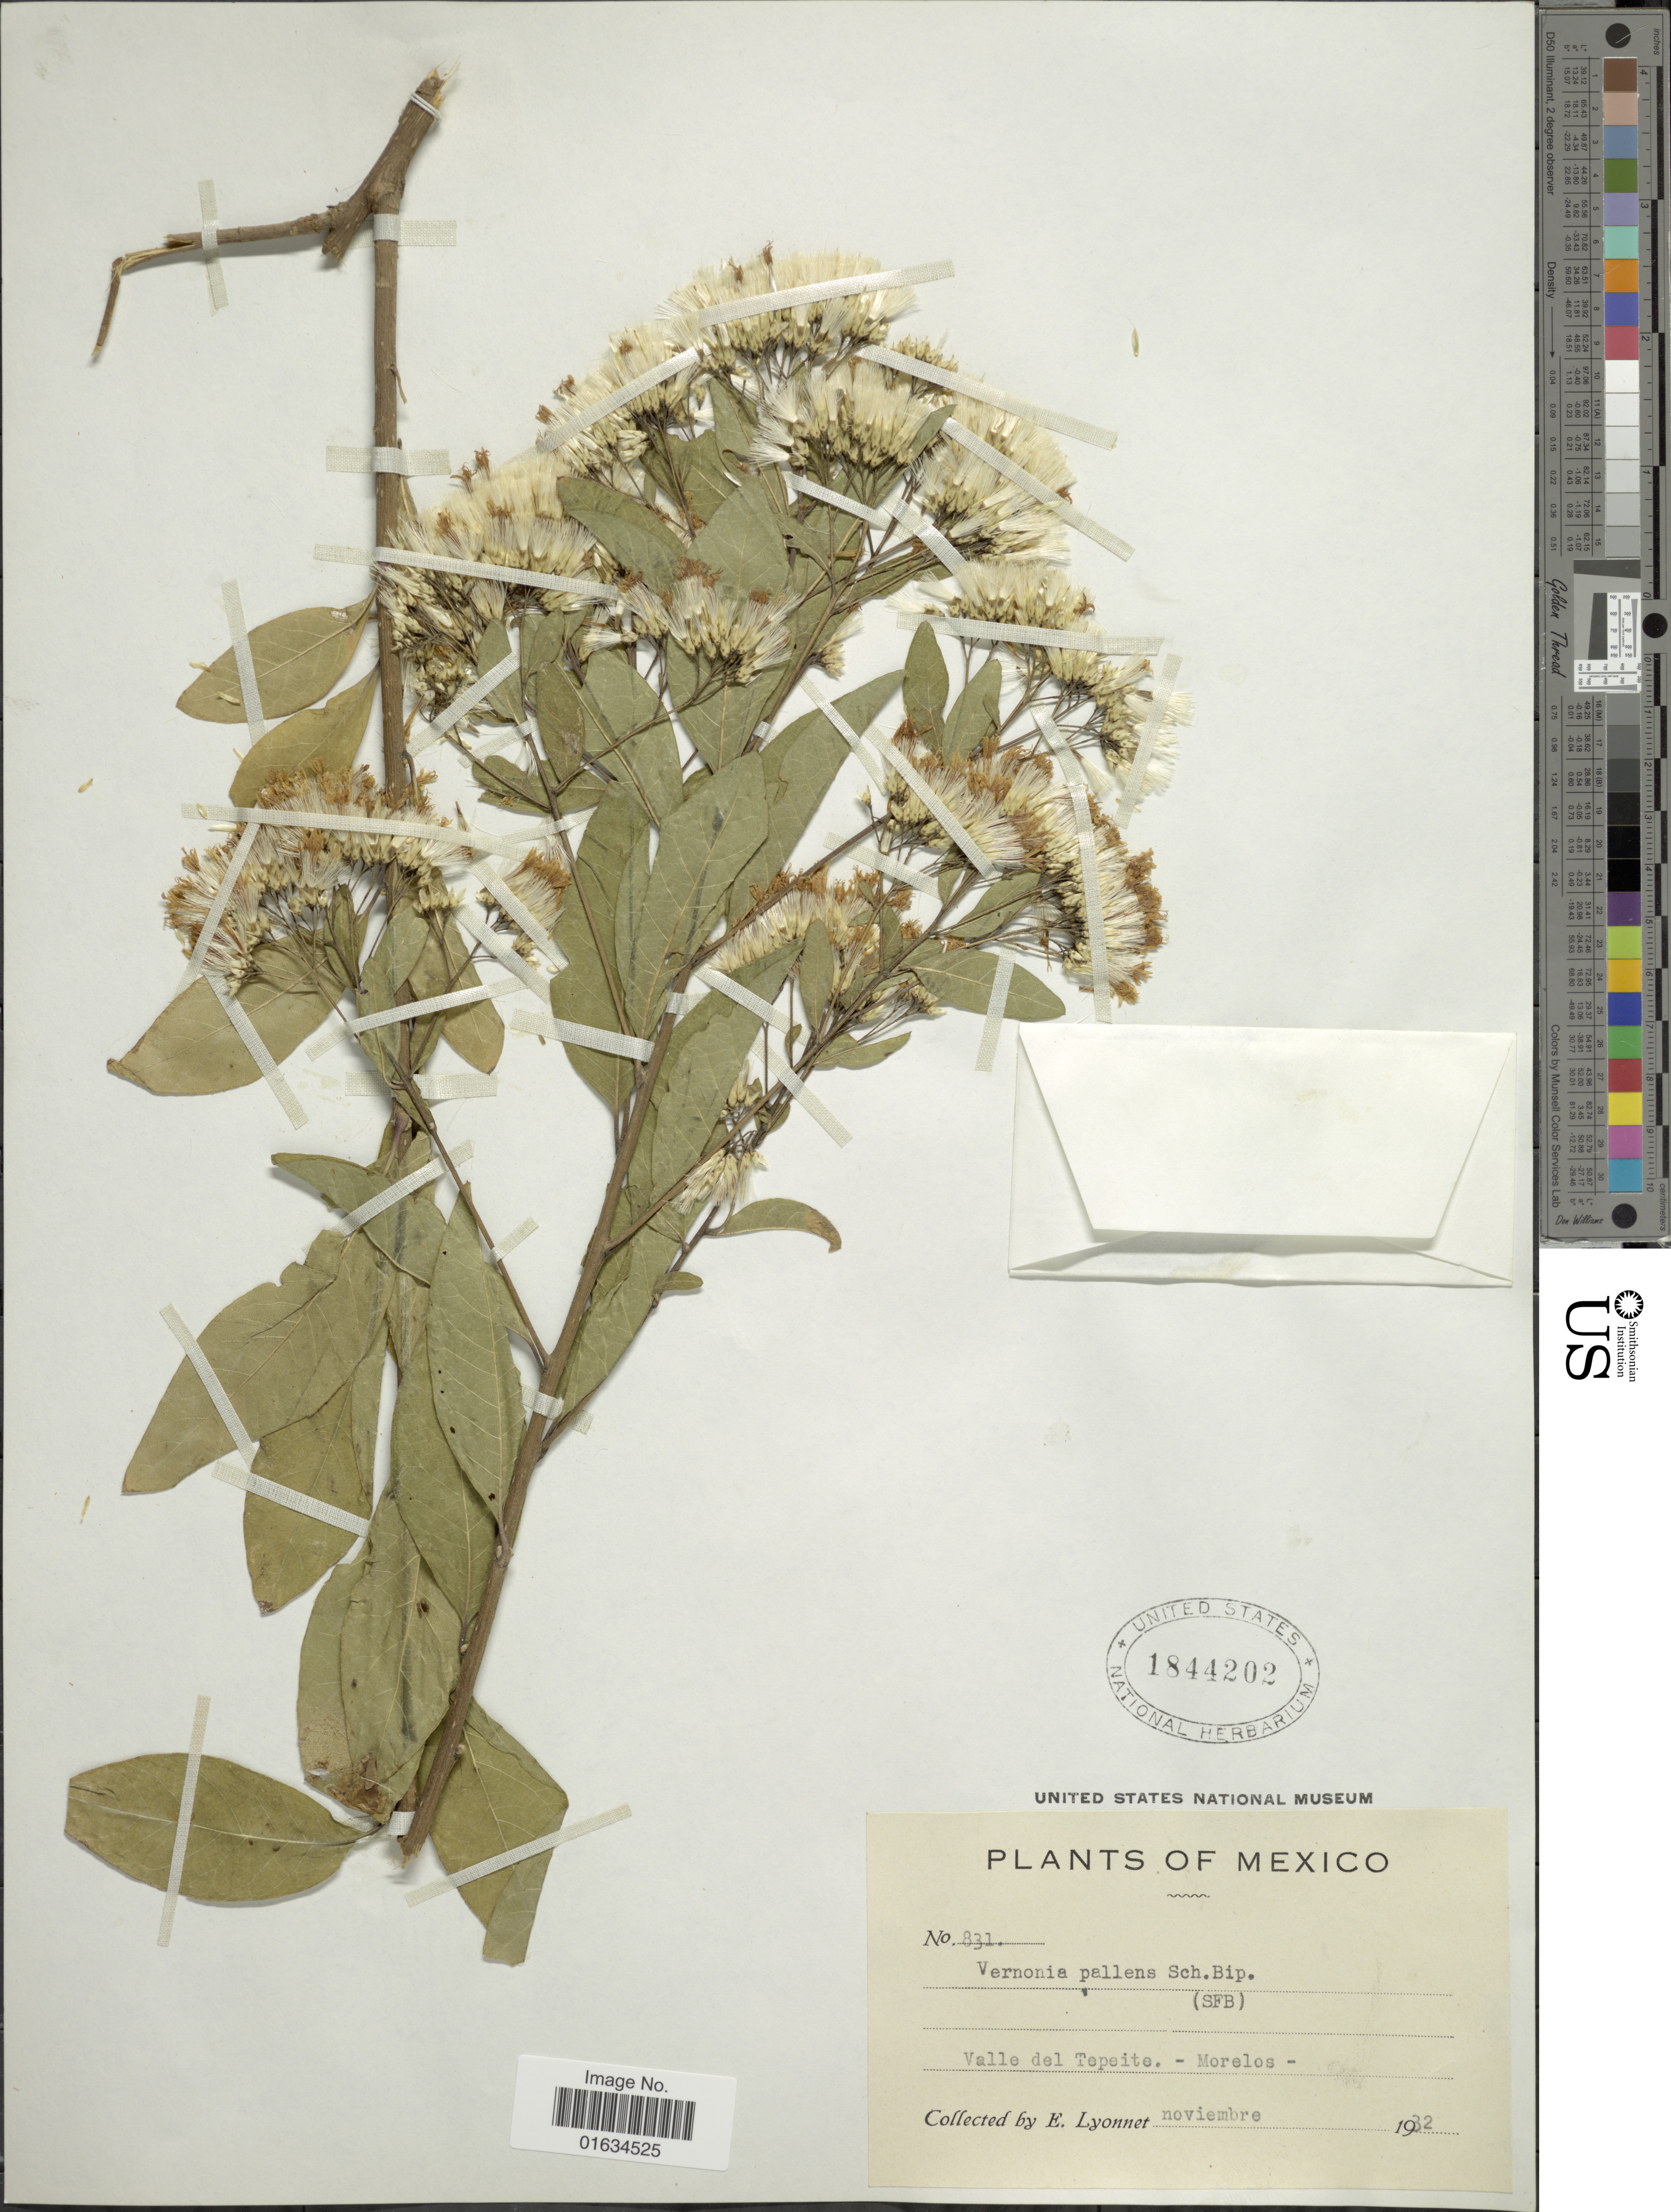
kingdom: Plantae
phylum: Tracheophyta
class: Magnoliopsida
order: Asterales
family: Asteraceae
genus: Eremosis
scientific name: Eremosis pallens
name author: (Sch. Bip.) Gleason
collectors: E. Lyonnet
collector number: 831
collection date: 1932-11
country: Mexico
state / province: Morelos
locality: Valle del Tepeite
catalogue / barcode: US 1844202